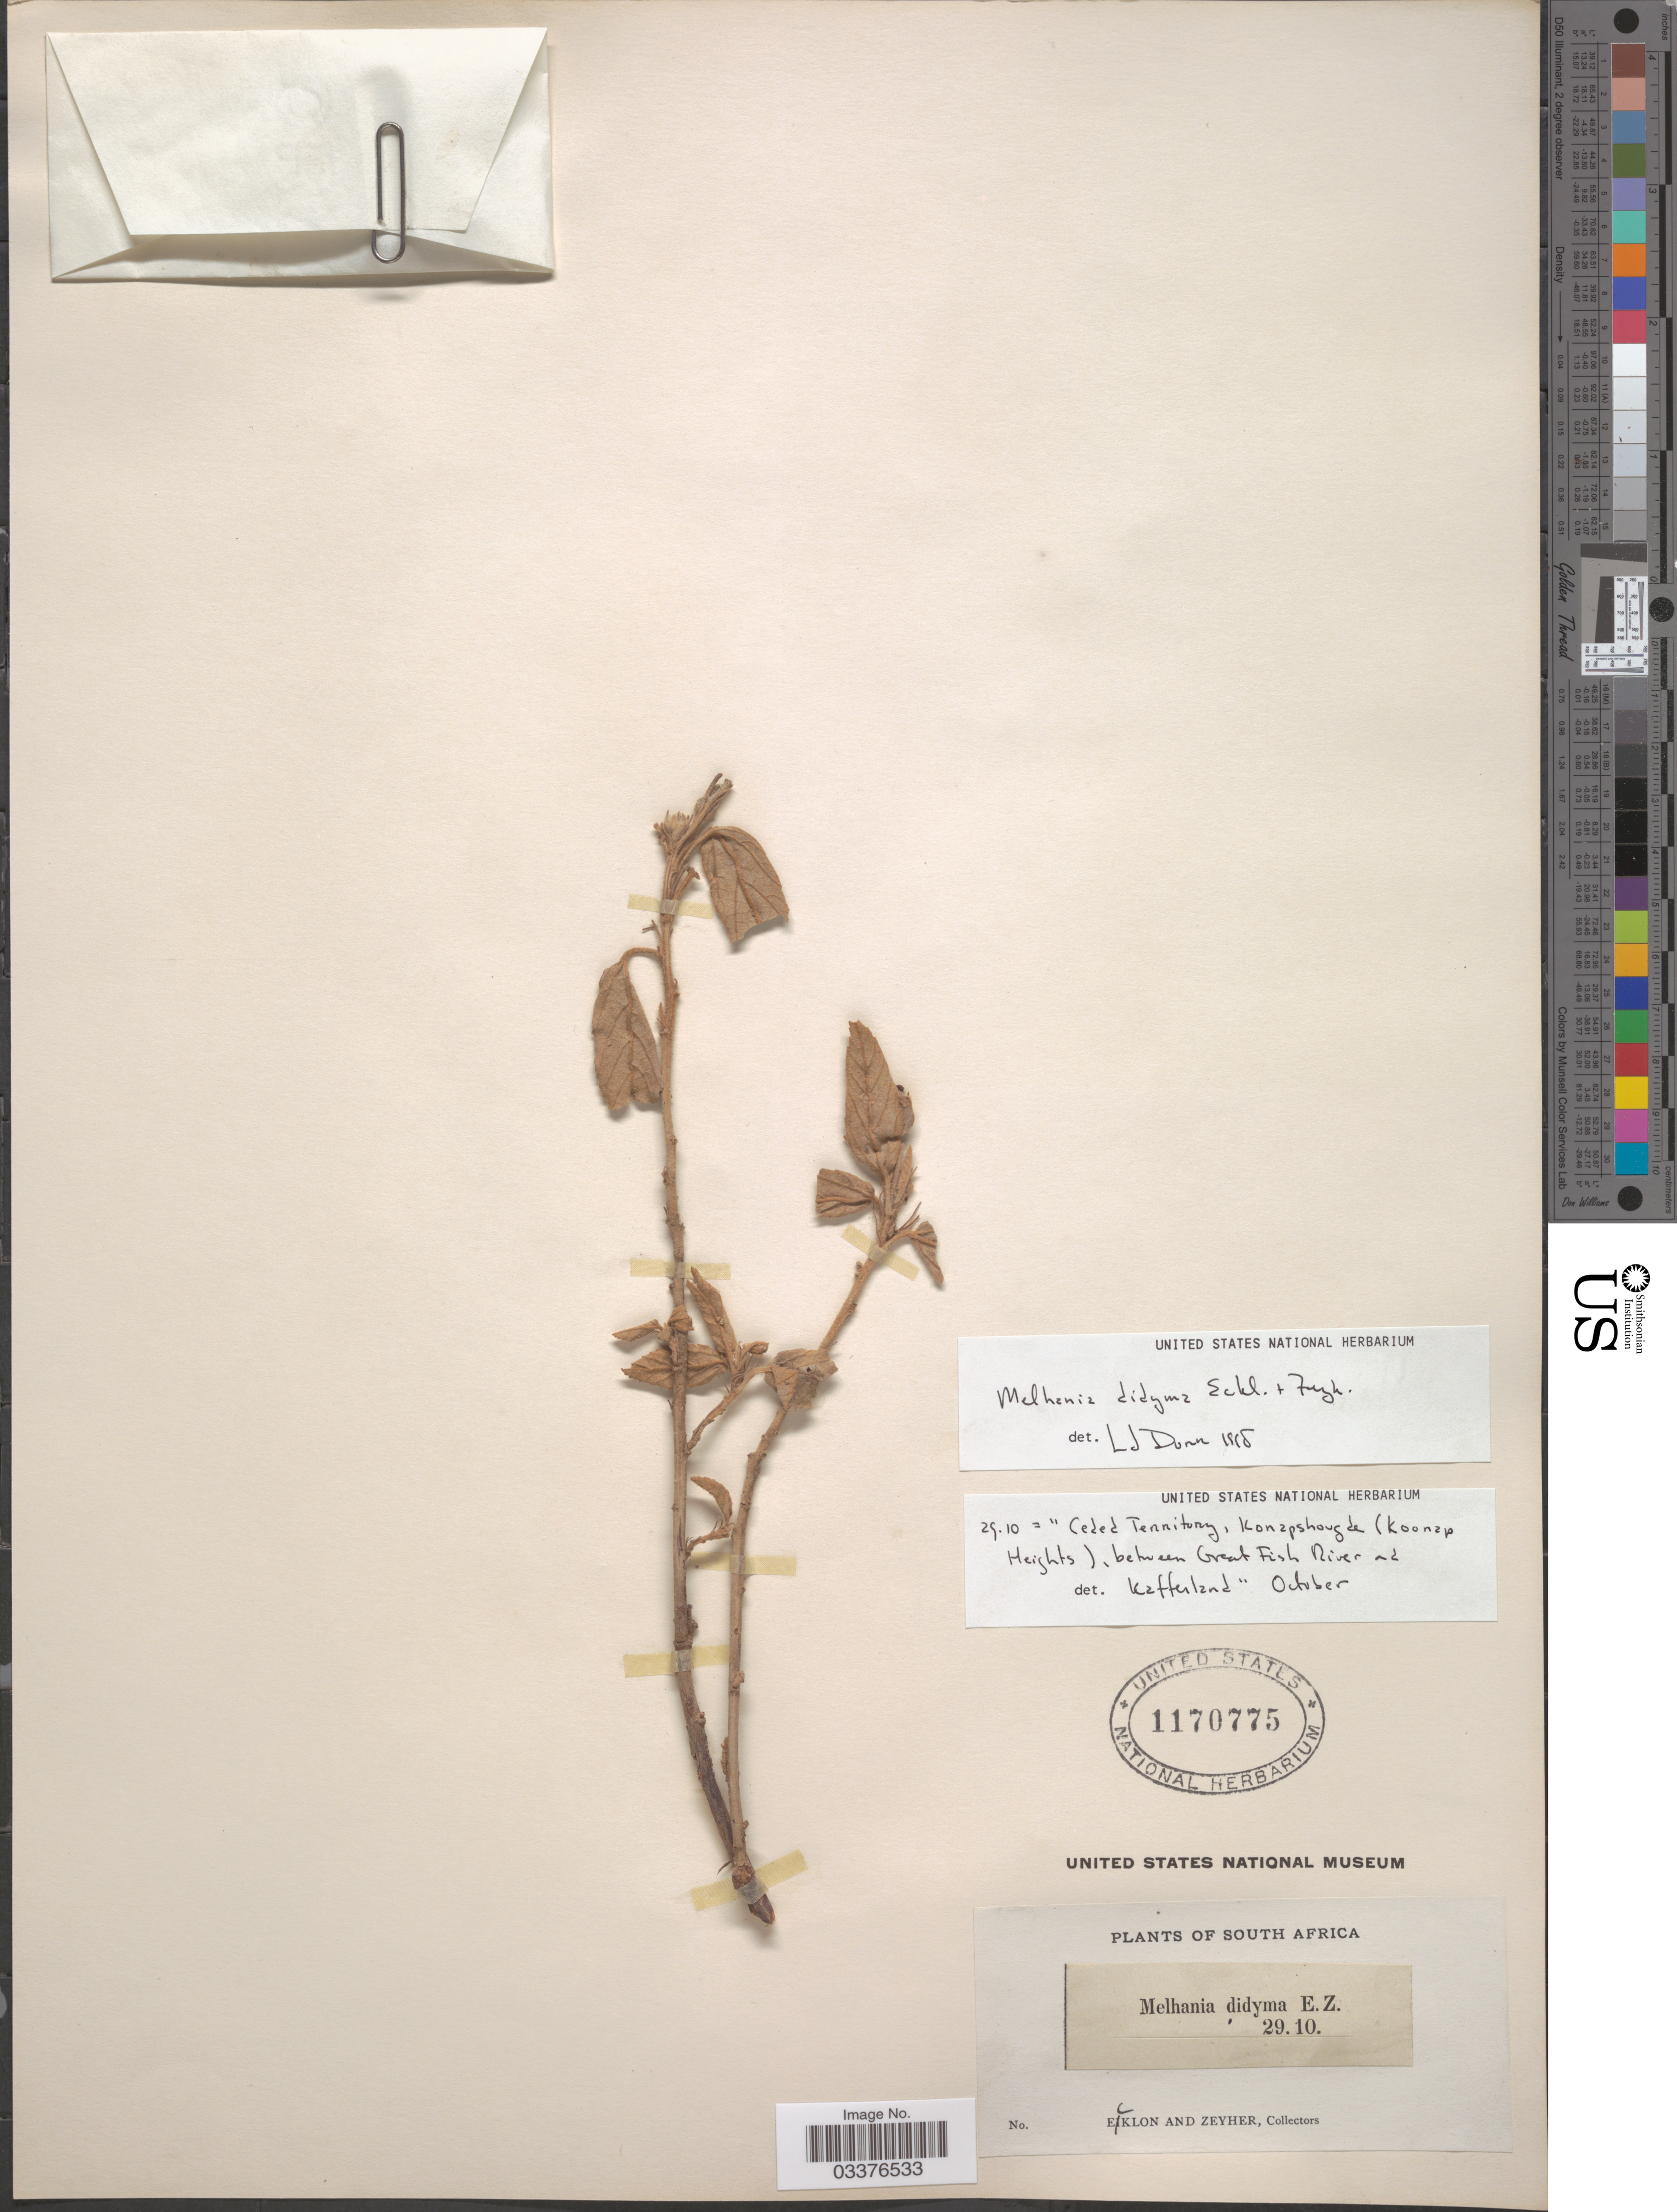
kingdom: Plantae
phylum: Tracheophyta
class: Magnoliopsida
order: Malvales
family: Malvaceae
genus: Melhania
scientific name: Melhania didyma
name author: Eckl. & Zeyh.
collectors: -. Ecklon & -. Zeyher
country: South Africa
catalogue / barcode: US 1170775